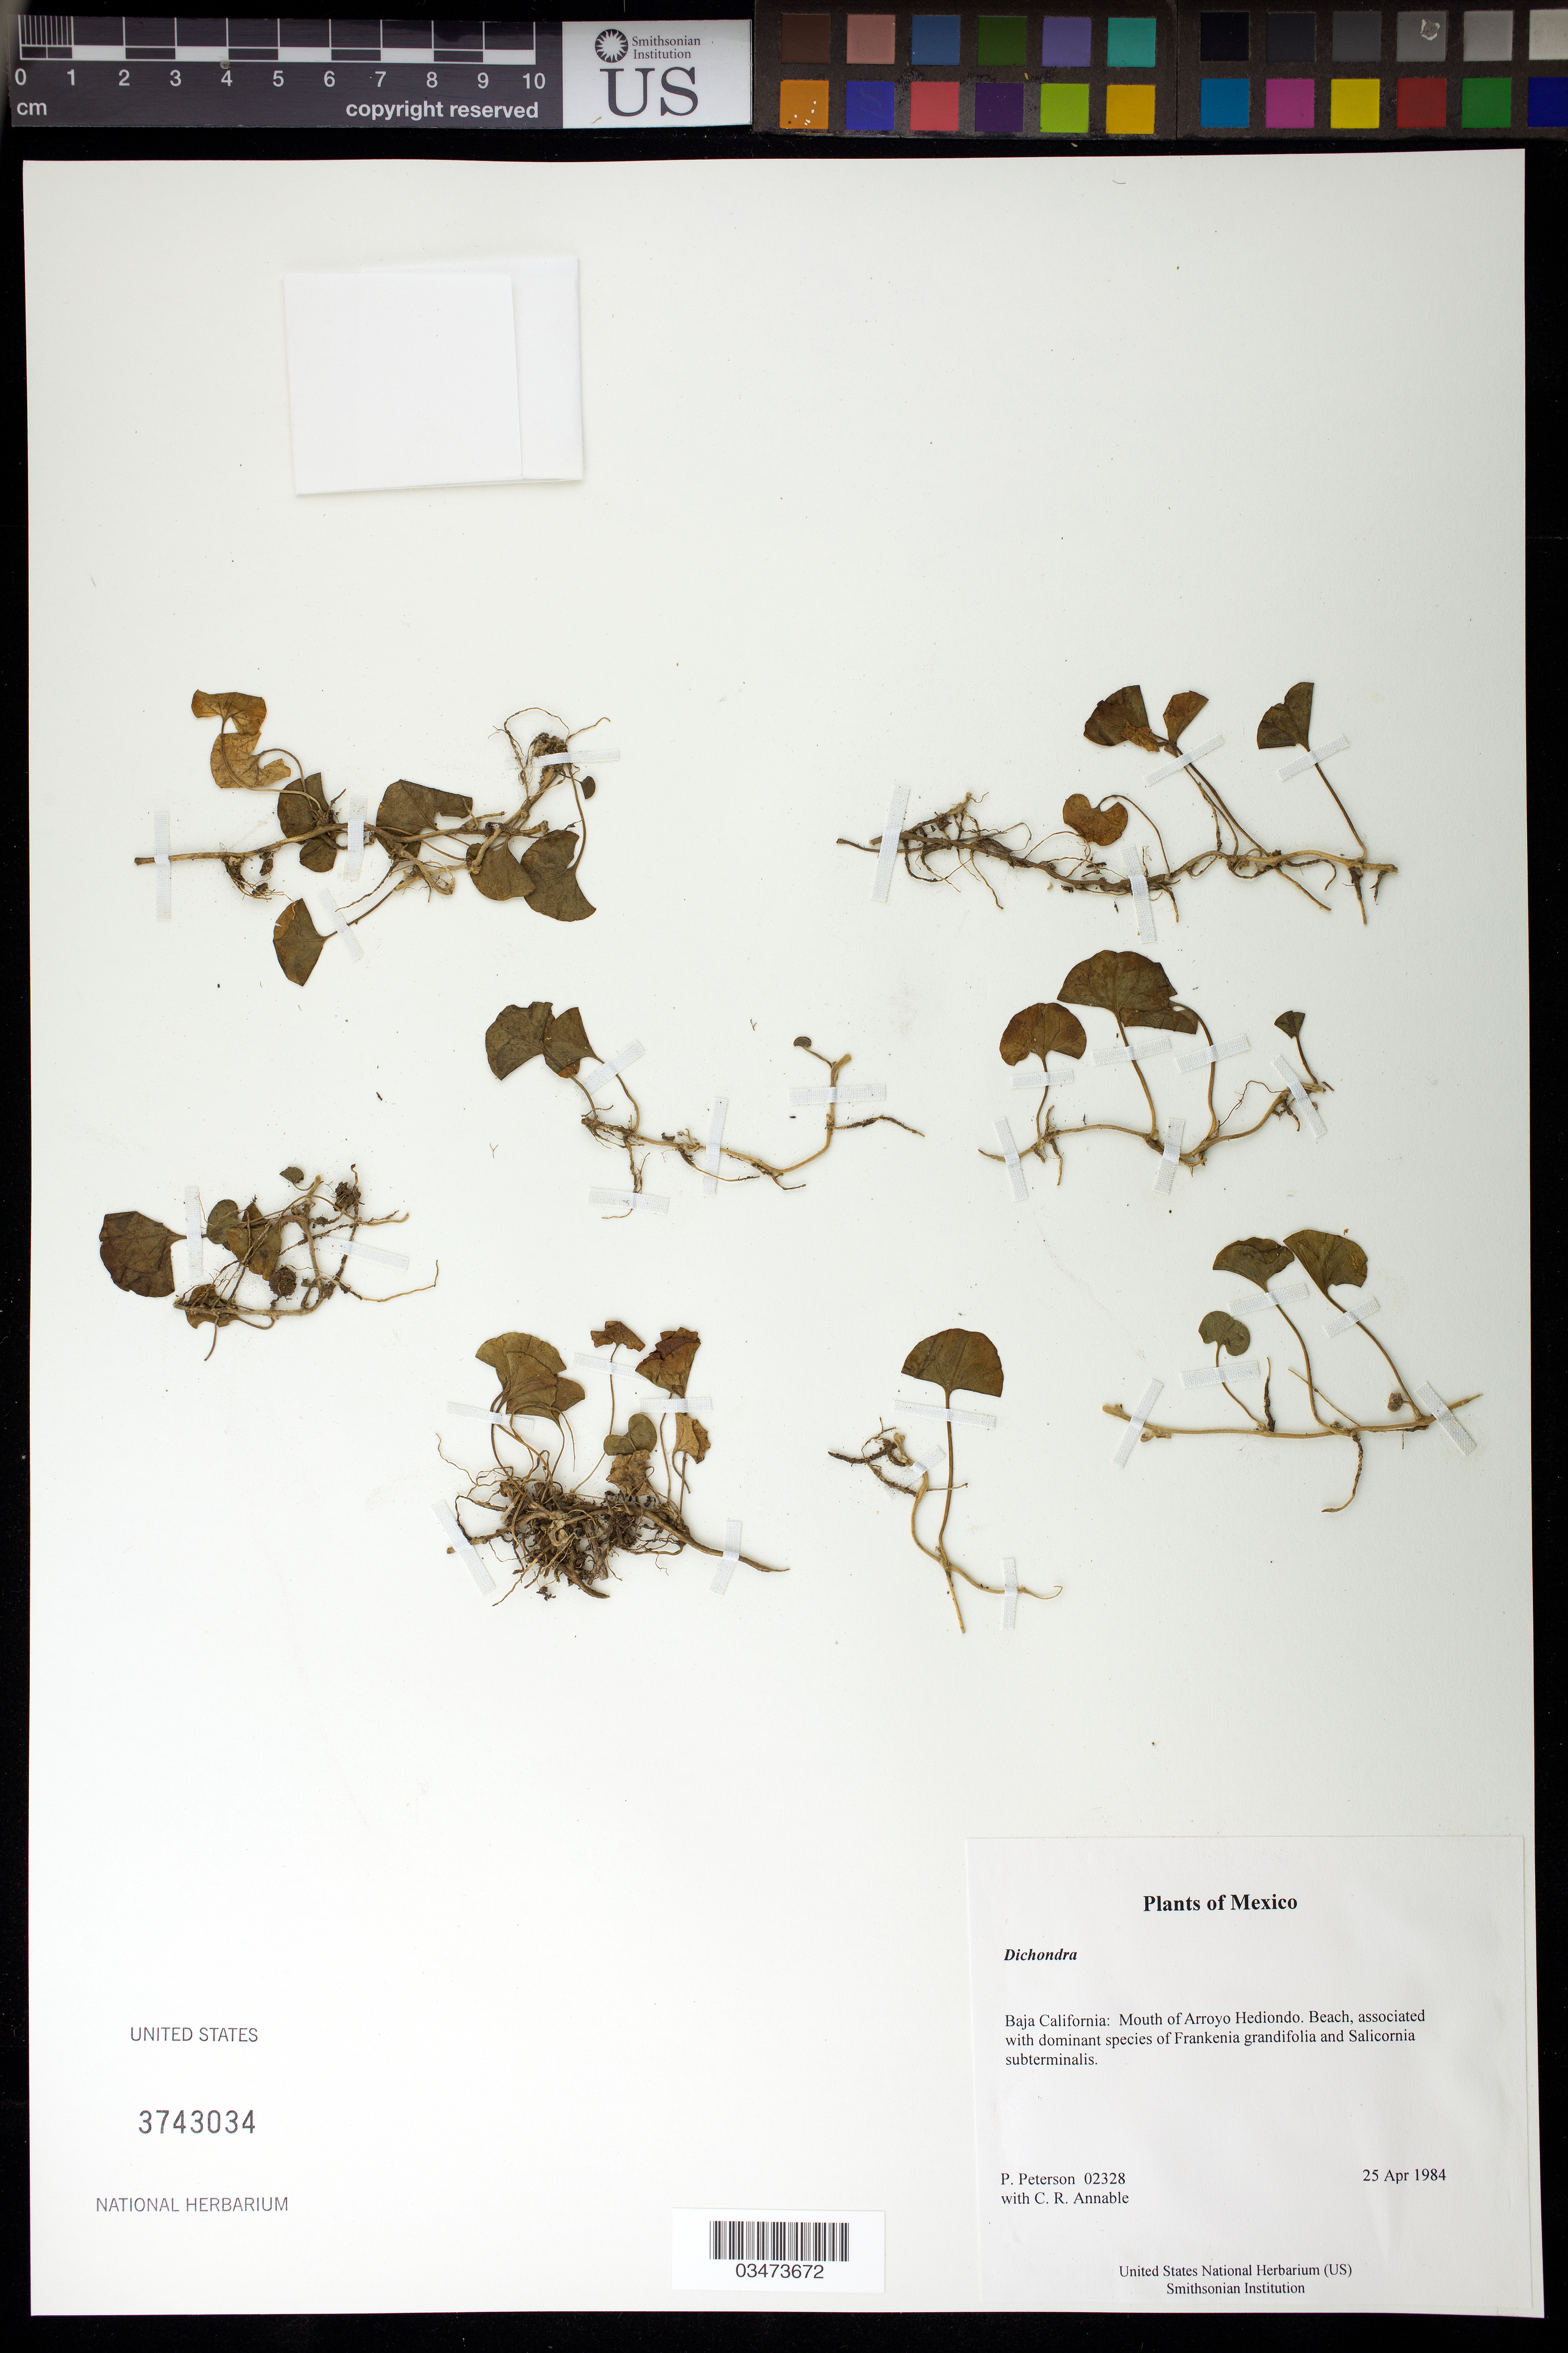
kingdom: Plantae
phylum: Tracheophyta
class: Magnoliopsida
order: Solanales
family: Convolvulaceae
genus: Dichondra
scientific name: Dichondra sp.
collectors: P. M. Peterson & C. R. Annable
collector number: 02328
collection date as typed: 25 Apr 1984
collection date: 1984-04-25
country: Mexico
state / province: Baja California Norte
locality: Mouth of Arroyo Hediondo.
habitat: Beach, associated with dominant species of Frankenia grandifolia and Salicornia subterminalis.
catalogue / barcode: US 3743032